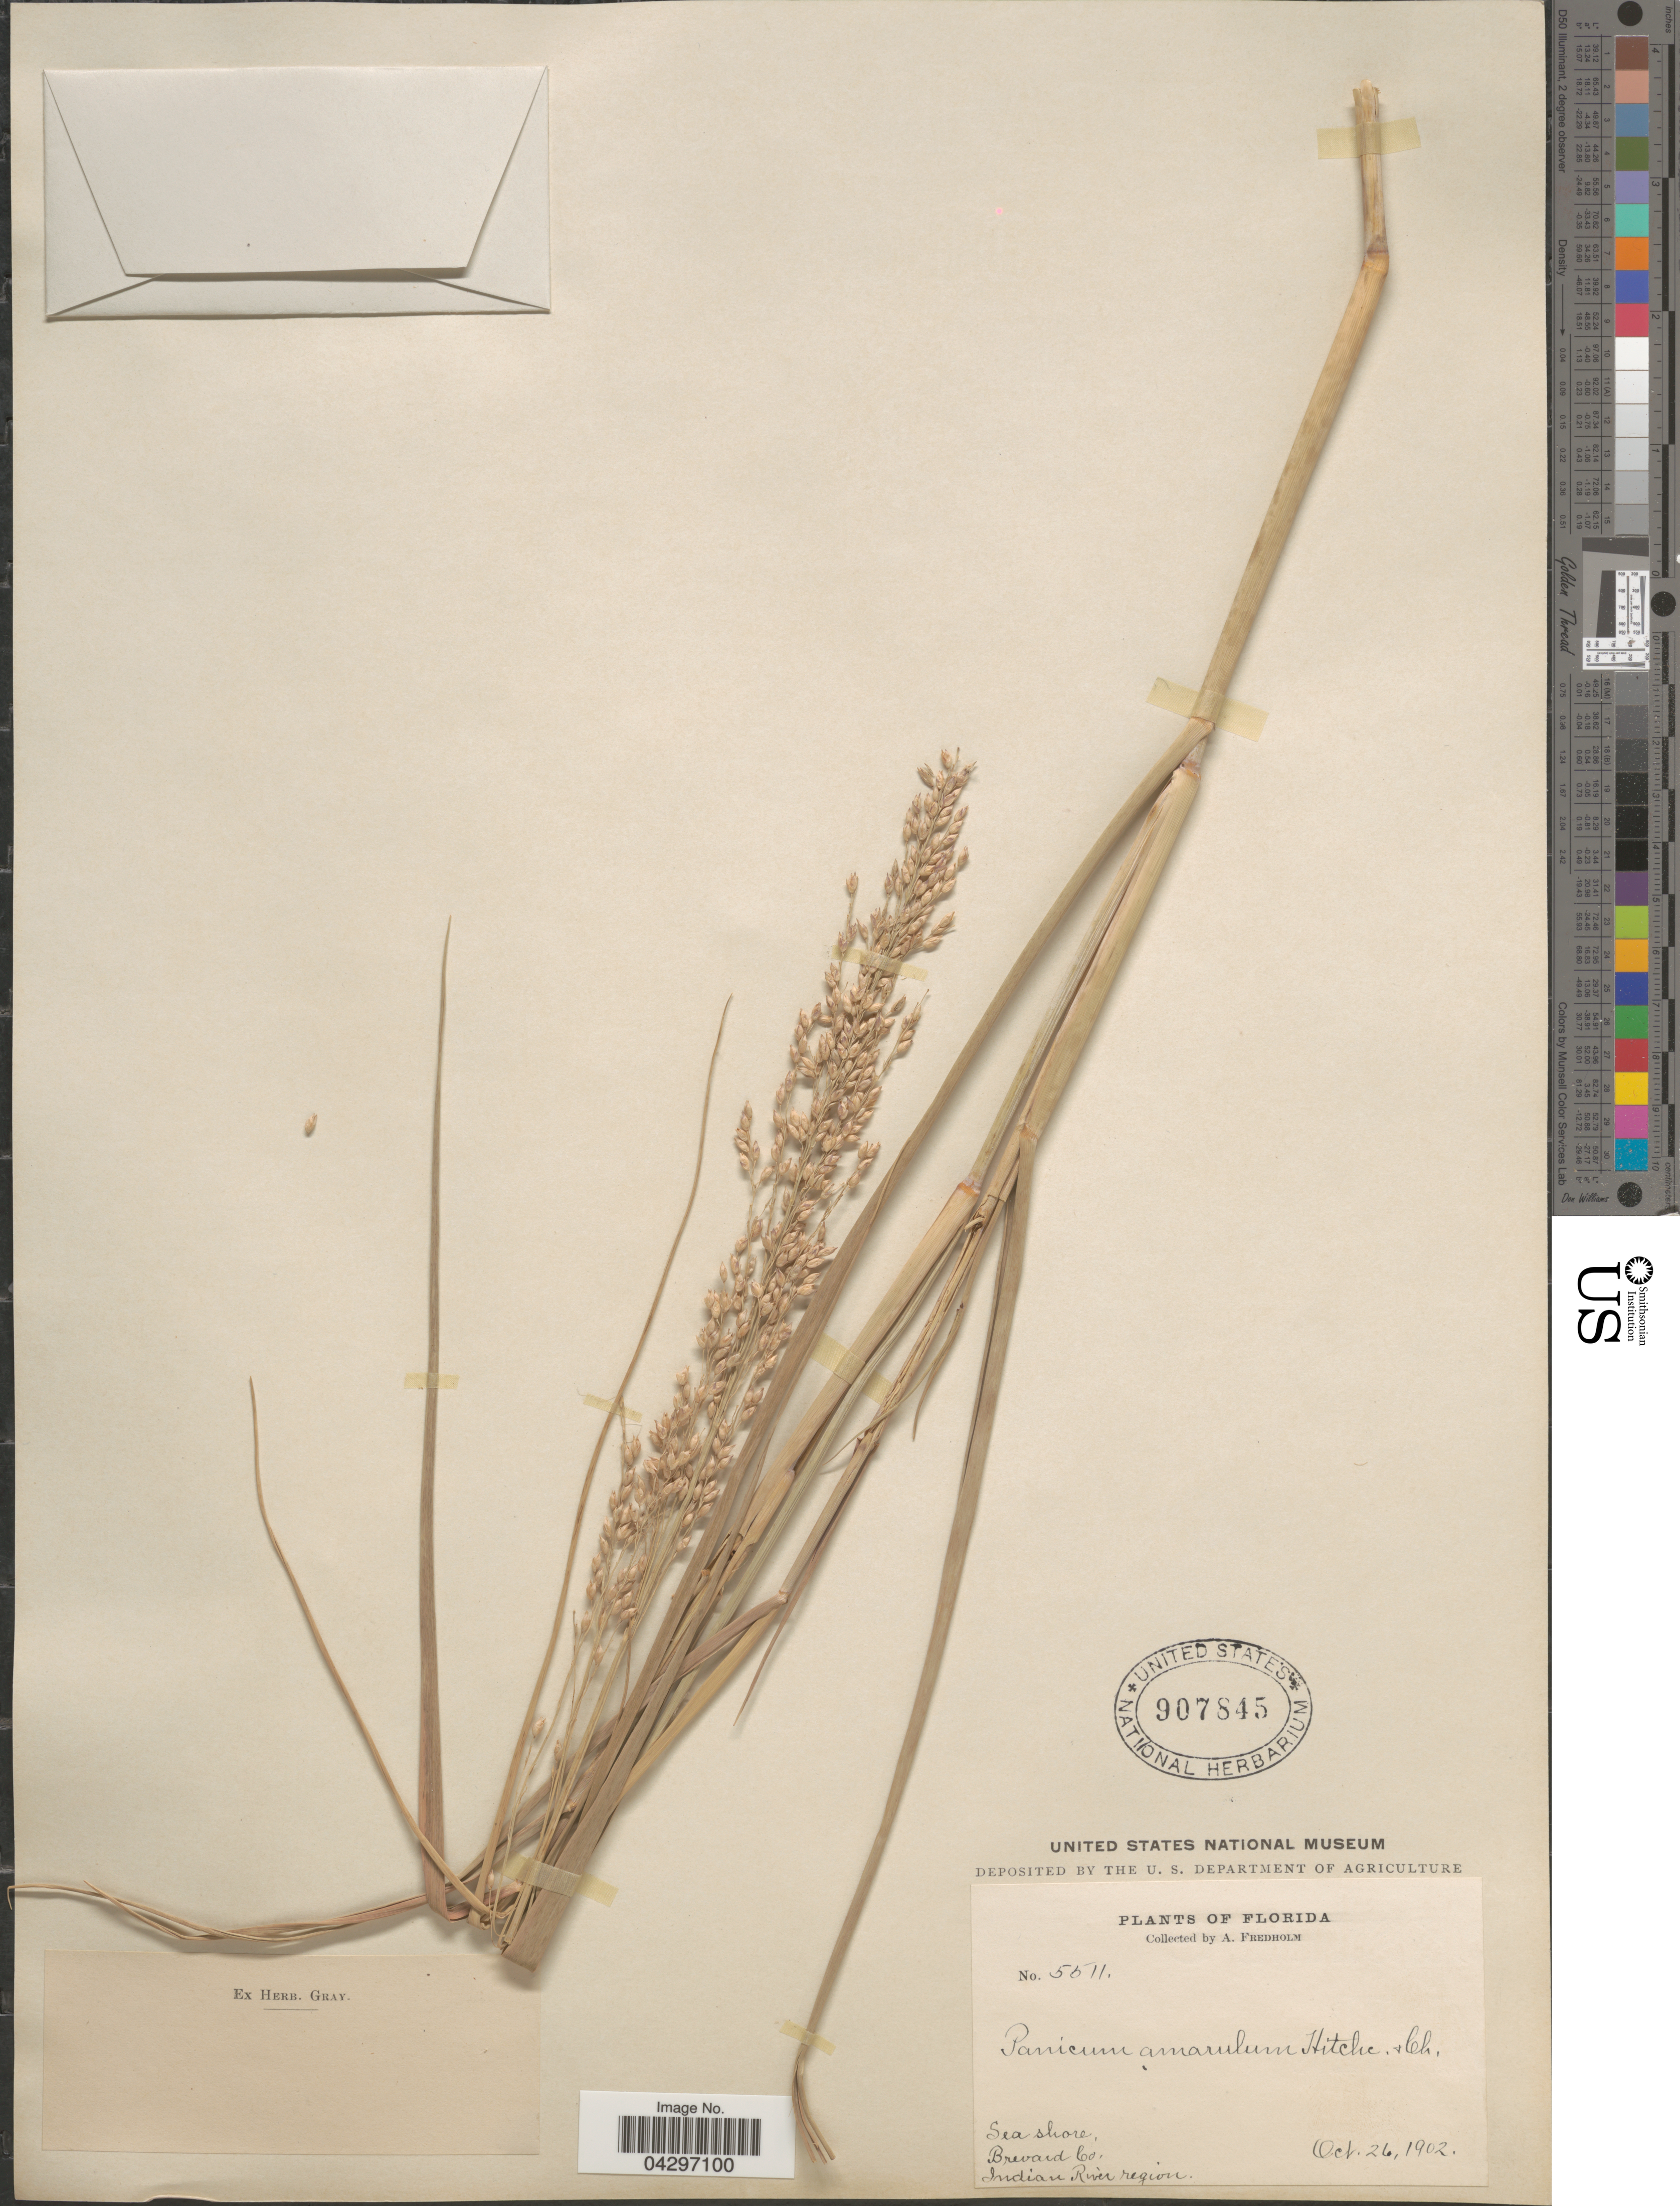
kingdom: Plantae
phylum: Tracheophyta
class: Liliopsida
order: Poales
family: Poaceae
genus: Panicum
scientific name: Panicum amarum var. amarulum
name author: (Hitchc. & Chase) Freckmann & Lelong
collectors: A. Fredholm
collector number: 5511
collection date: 1902-10-26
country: United States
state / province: Florida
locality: Sea shore. Brevard Co. Indian River region.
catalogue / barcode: US 907845